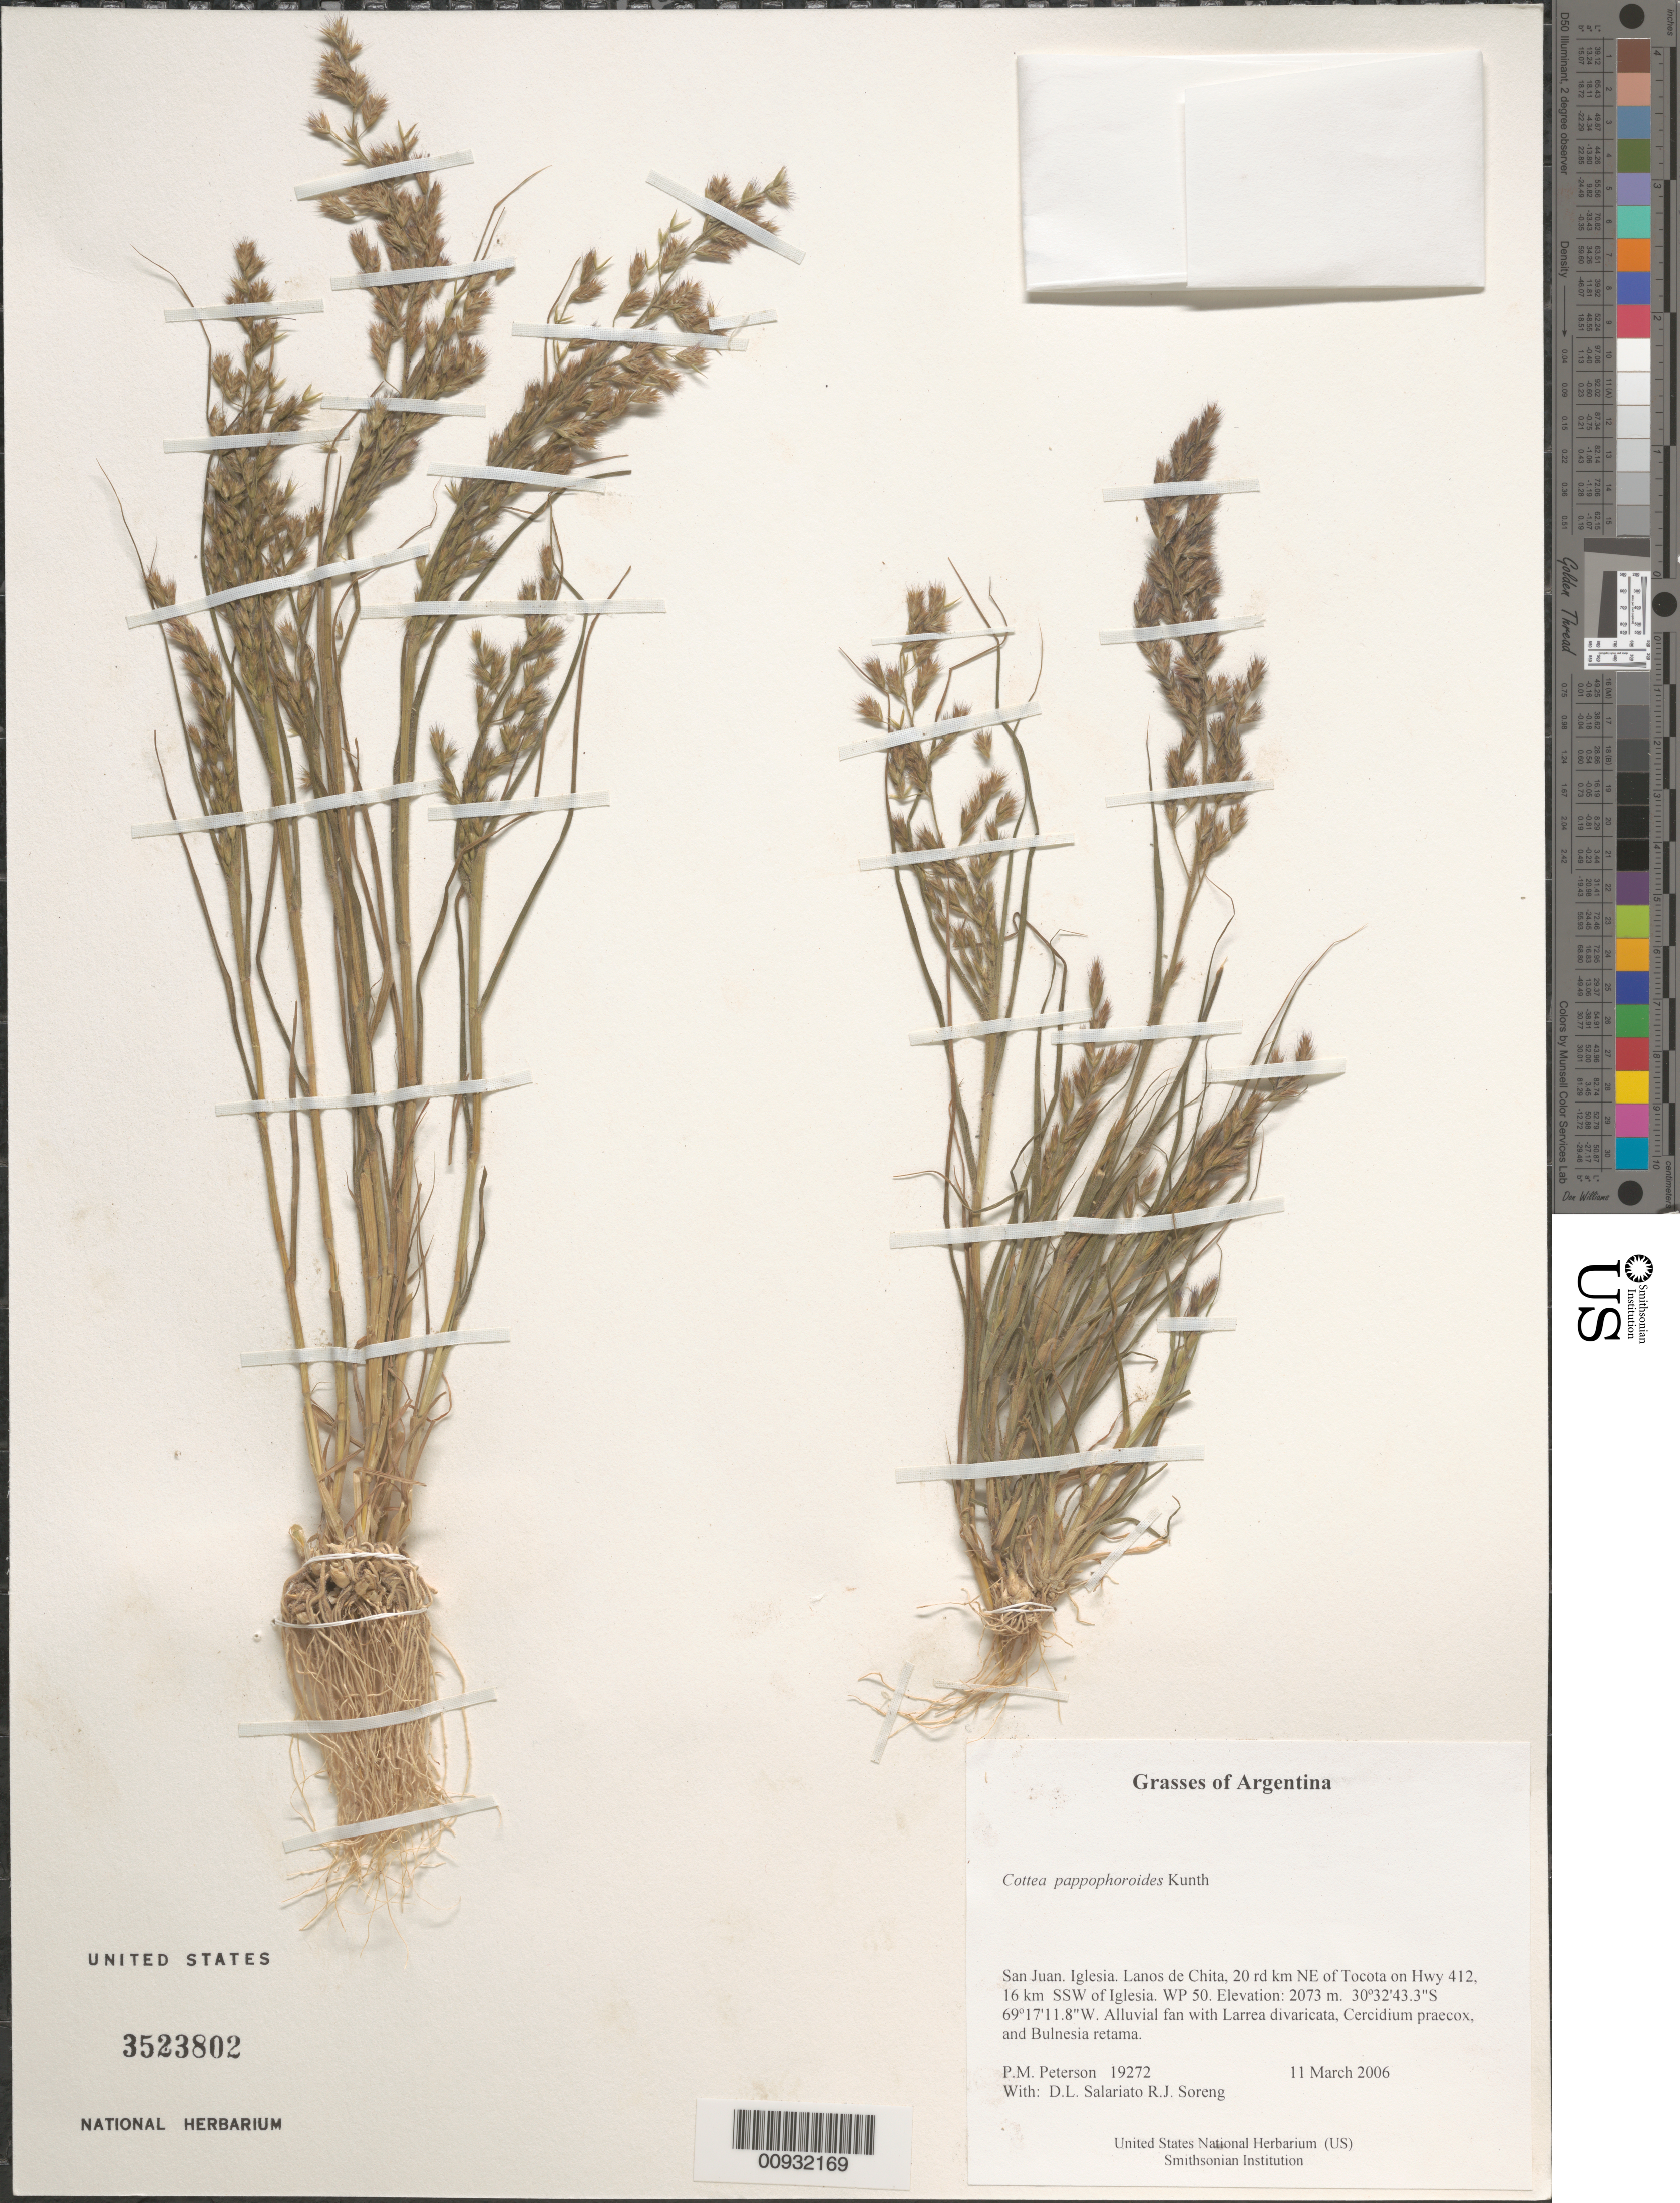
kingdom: Plantae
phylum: Tracheophyta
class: Liliopsida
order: Poales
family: Poaceae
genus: Cottea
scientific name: Cottea pappophoroides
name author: Kunth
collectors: P. M. Peterson, R. J. Soreng, D. Salariato & A. Panizza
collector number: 19272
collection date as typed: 11 Mar 2006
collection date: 2006-03-11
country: Argentina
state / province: San Juan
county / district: Iglesia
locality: Lanos de Chita, 20 rd km NE of Tocota on Hwy 412, 16 km SSW of Iglesia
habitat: Alluvial fan with Larrea divaricata, Cercidium praecox, and Bulnesia retama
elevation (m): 2073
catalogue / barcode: US 3523802